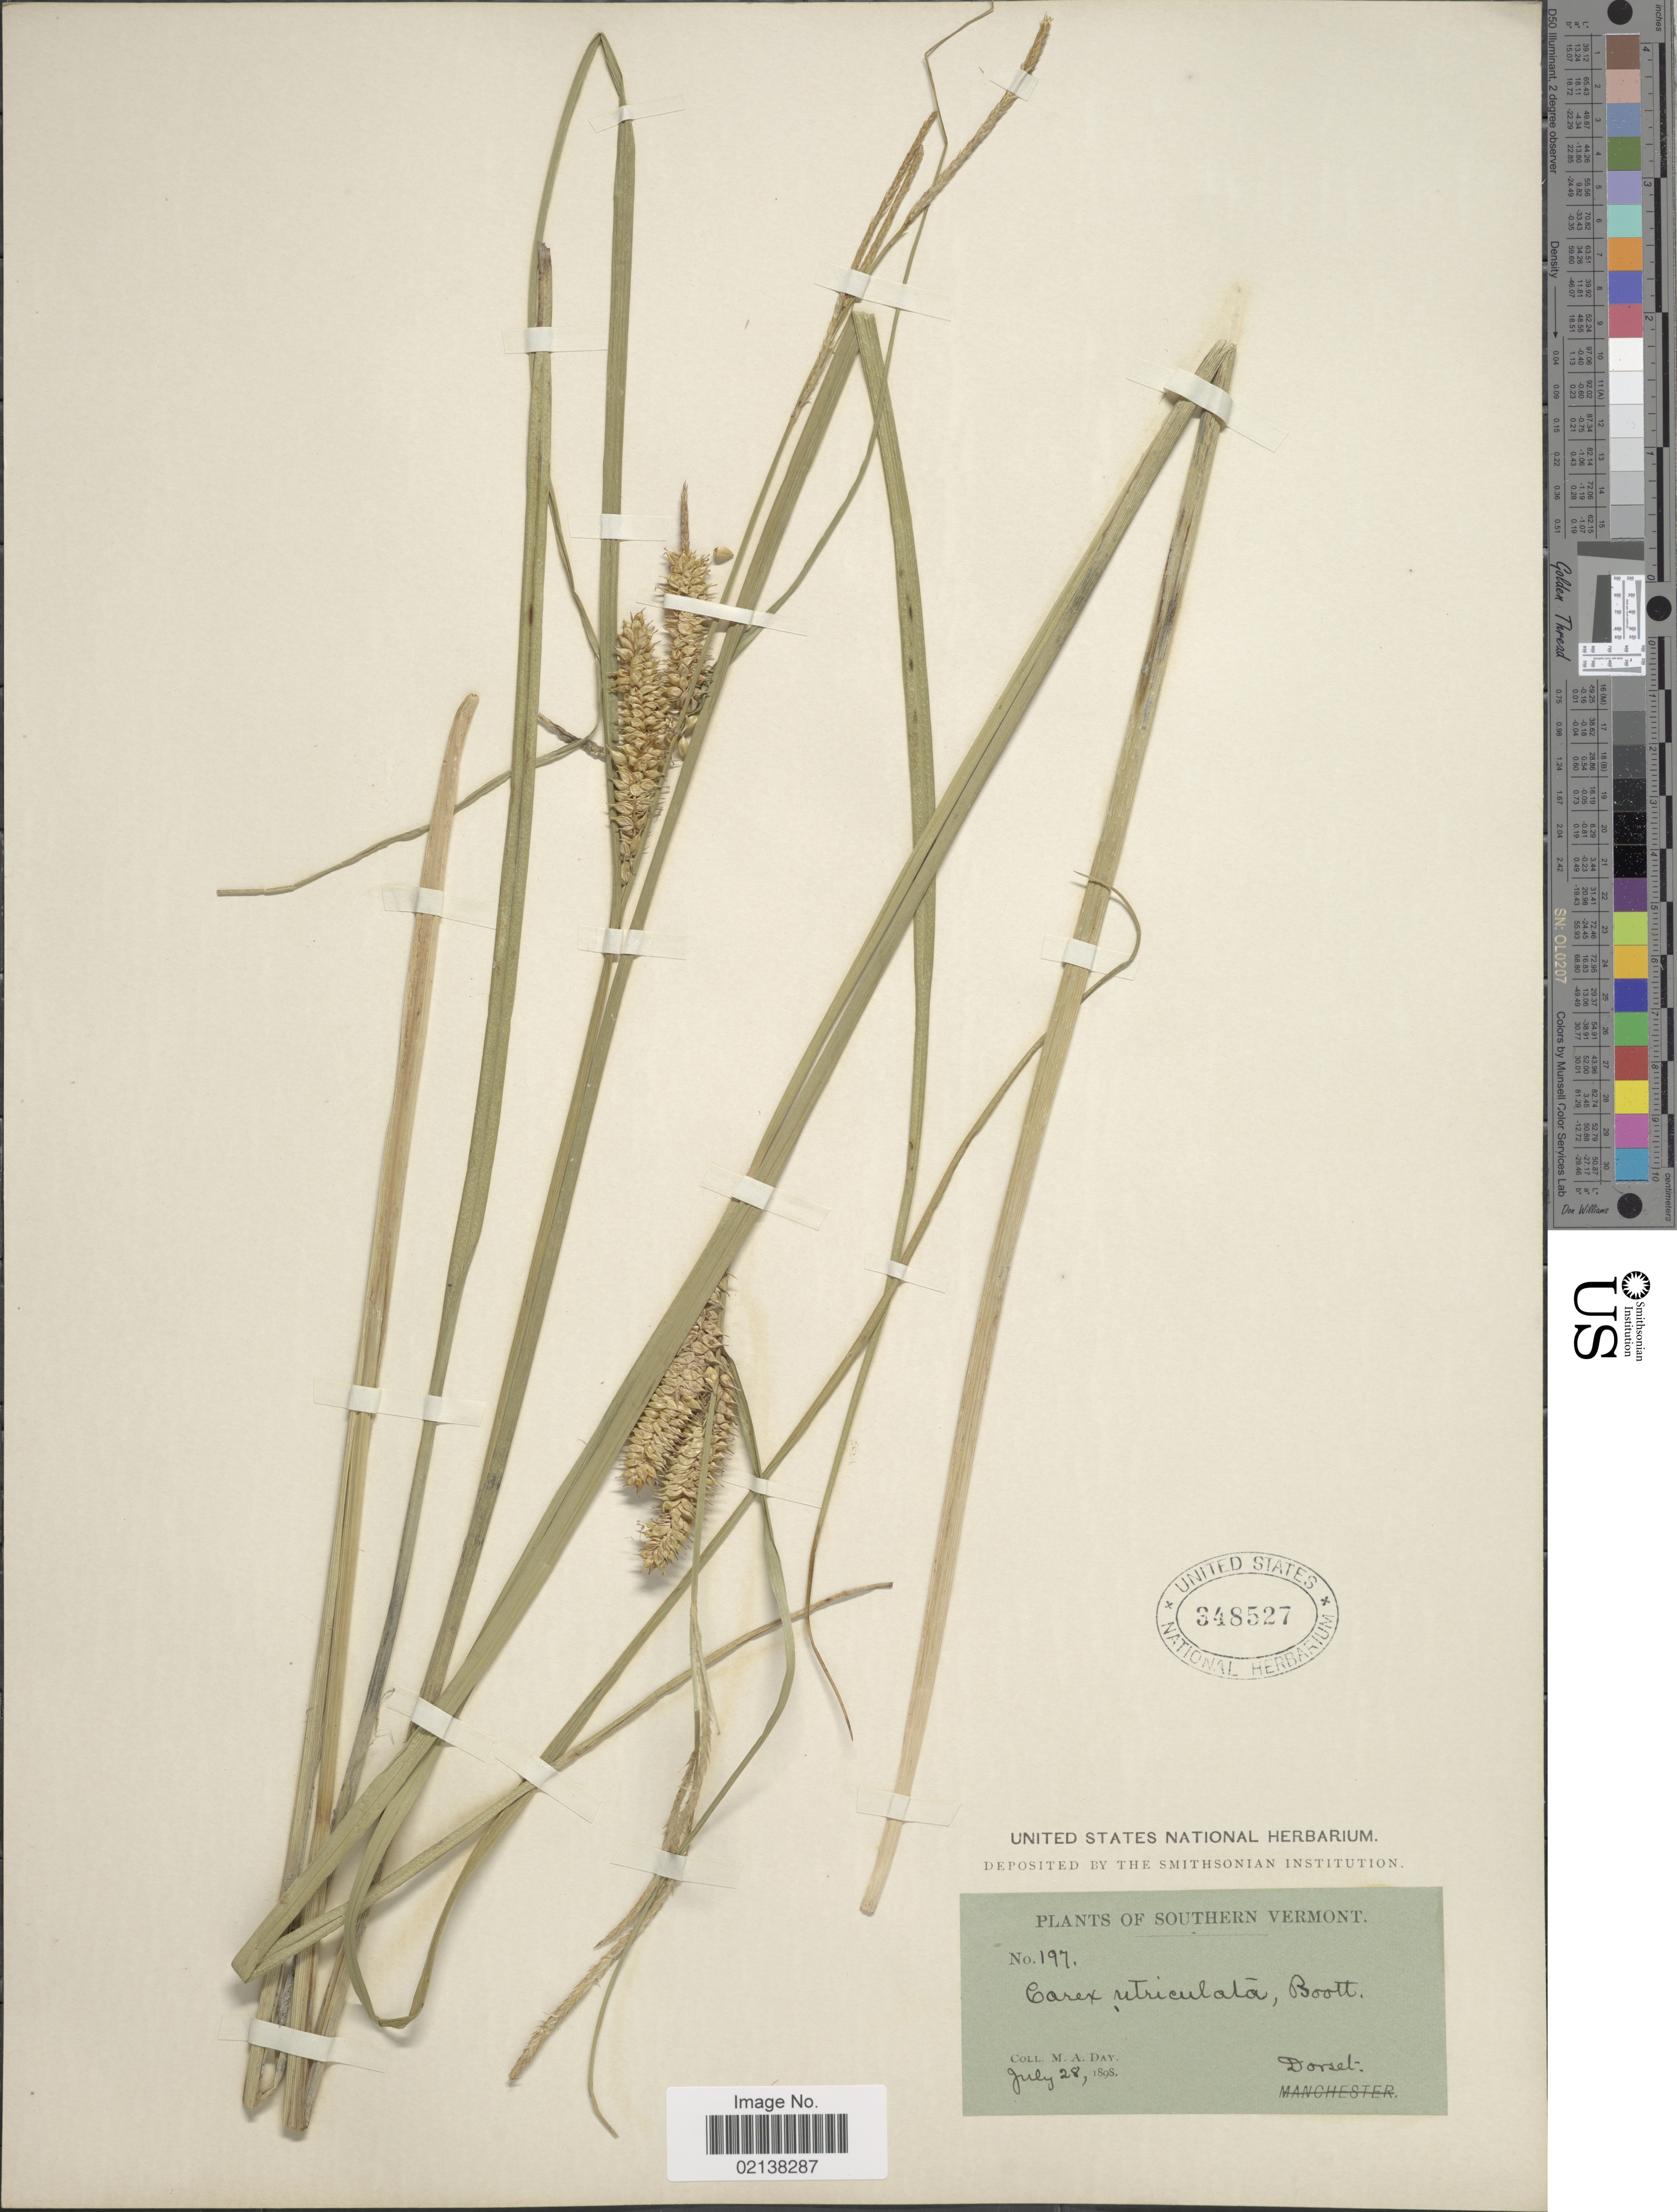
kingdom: Plantae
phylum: Tracheophyta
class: Liliopsida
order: Poales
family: Cyperaceae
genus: Carex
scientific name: Carex utriculata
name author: Boott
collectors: M. Day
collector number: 197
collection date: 1898-07-28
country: United States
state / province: Vermont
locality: Southern Vermont. Dorset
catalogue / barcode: US 348527